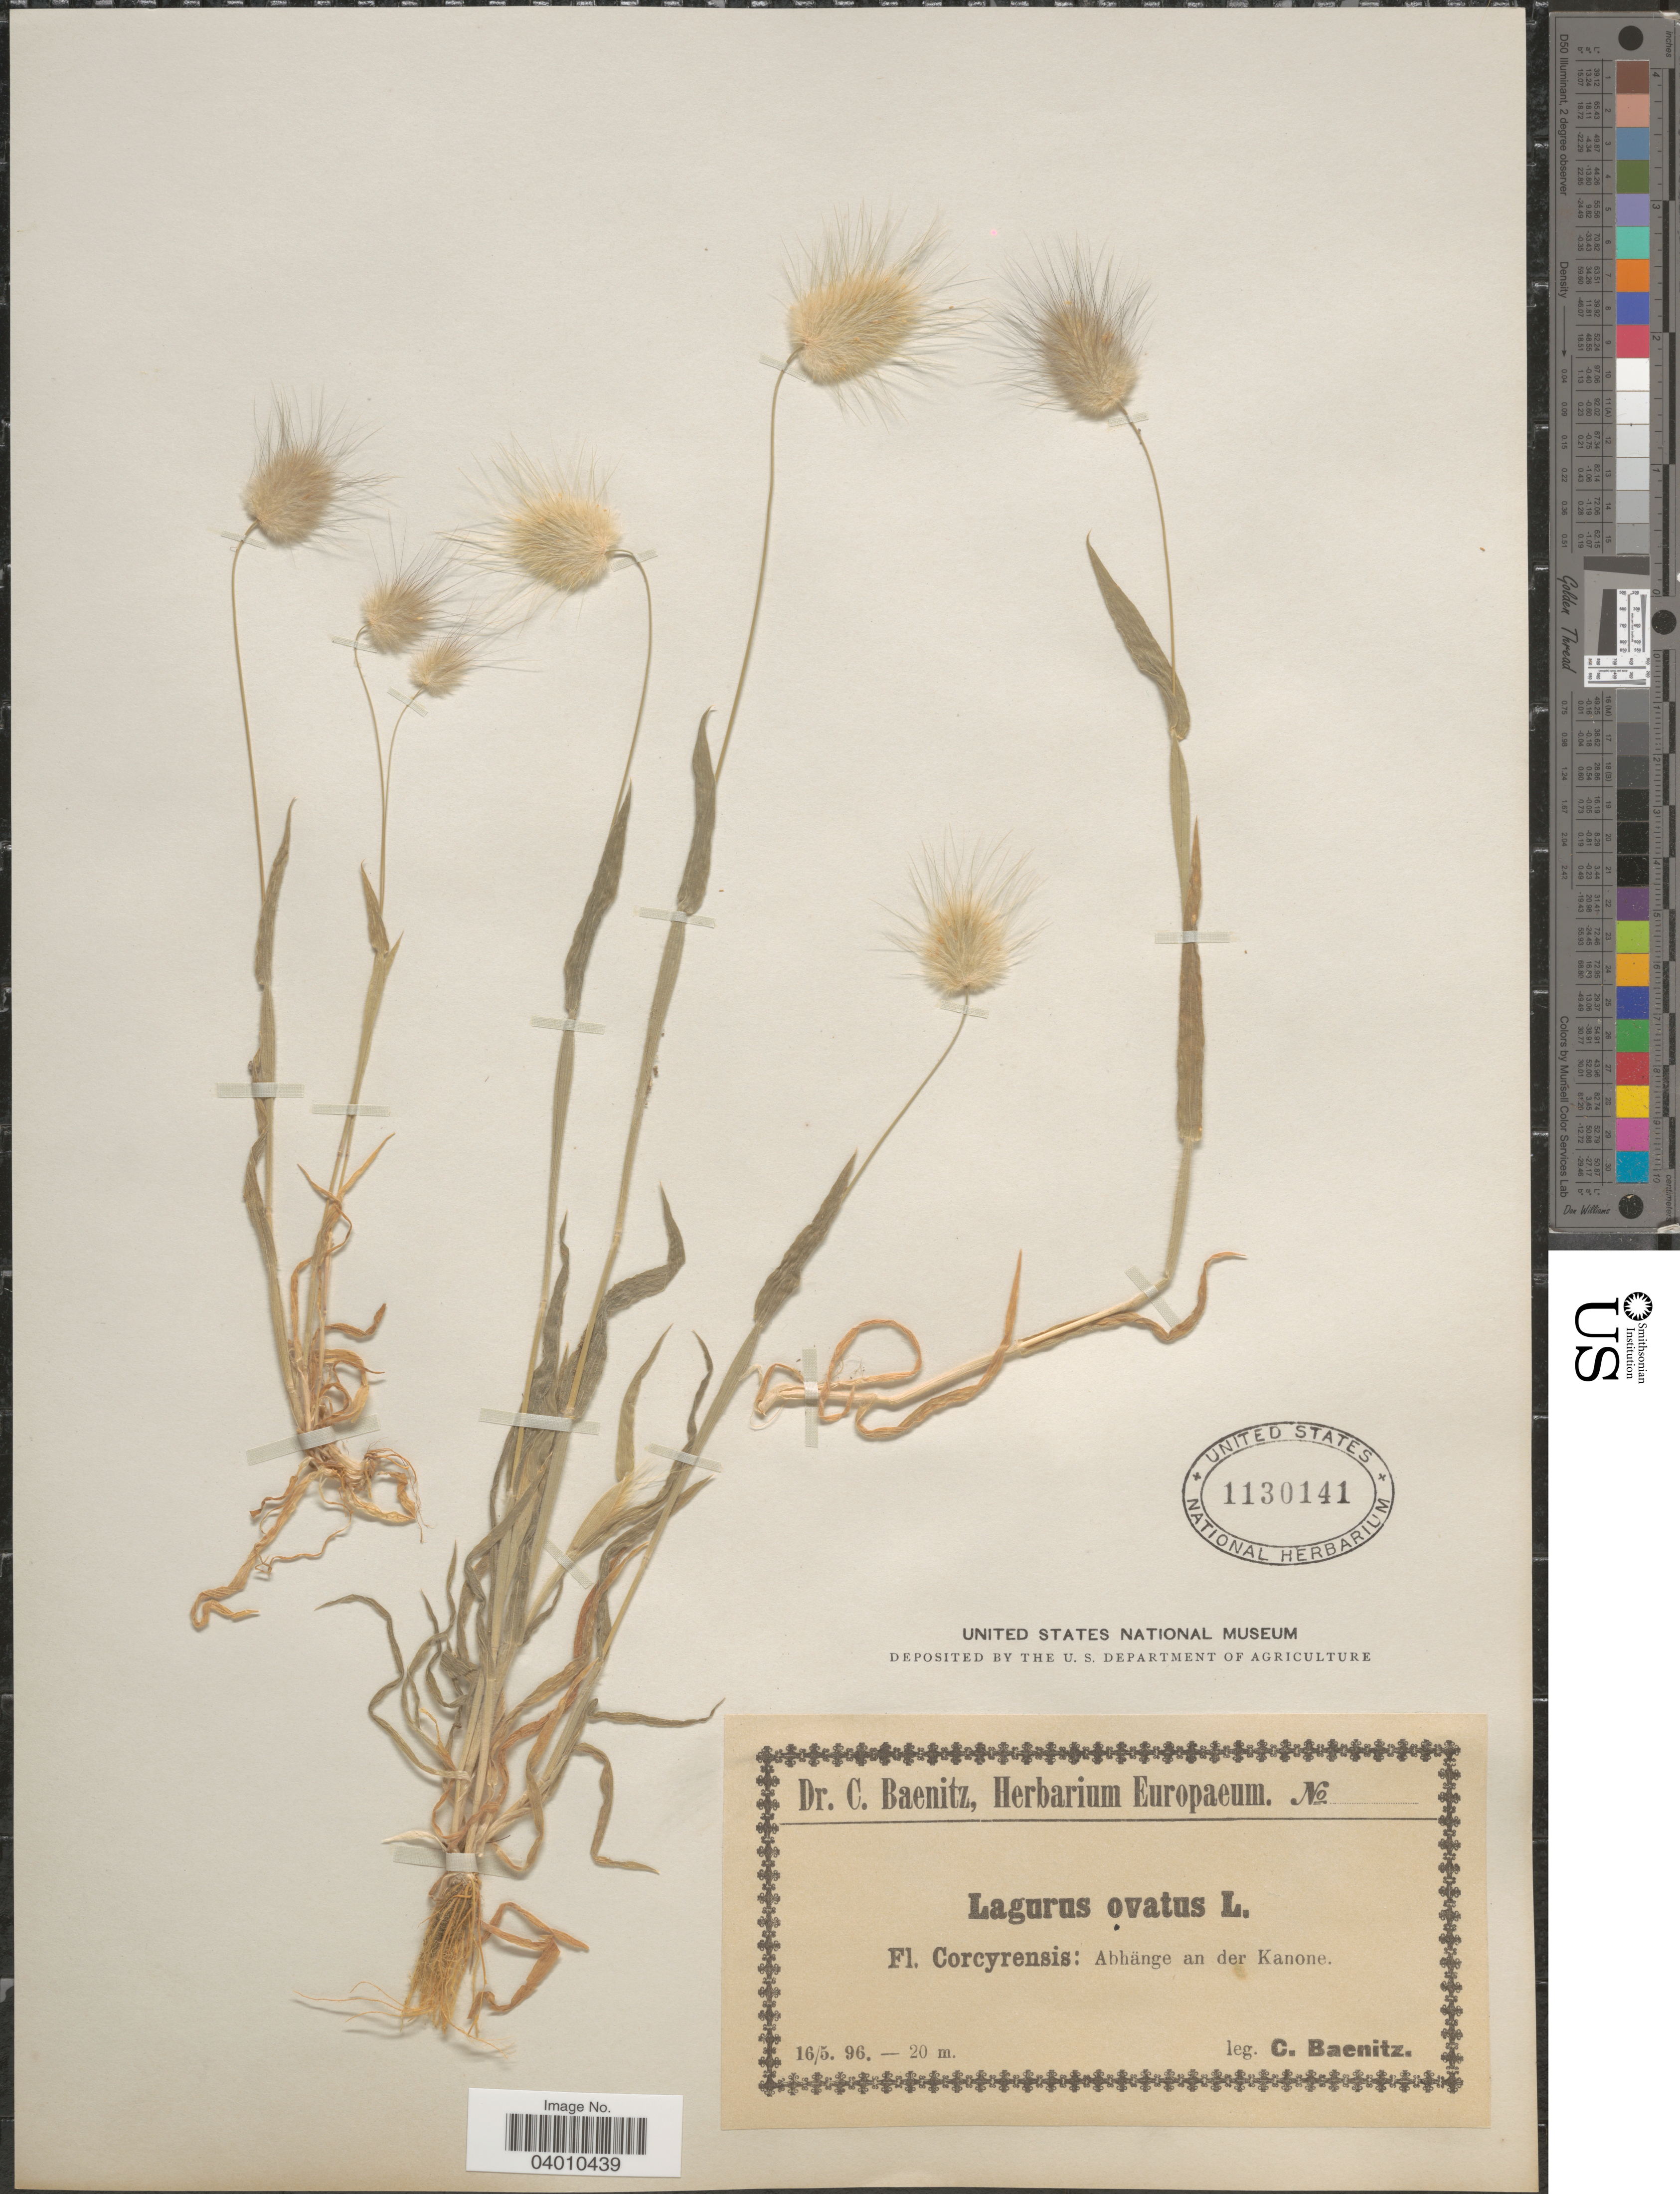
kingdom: Plantae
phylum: Tracheophyta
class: Liliopsida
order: Poales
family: Poaceae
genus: Lagurus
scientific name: Lagurus ovatus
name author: L.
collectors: C. G. Baenitz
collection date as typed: Transcribed d/m/y: 16/5/96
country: Greece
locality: Corcyrensis: Abhänge an der Kanone.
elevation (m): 20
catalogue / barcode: US 1130141